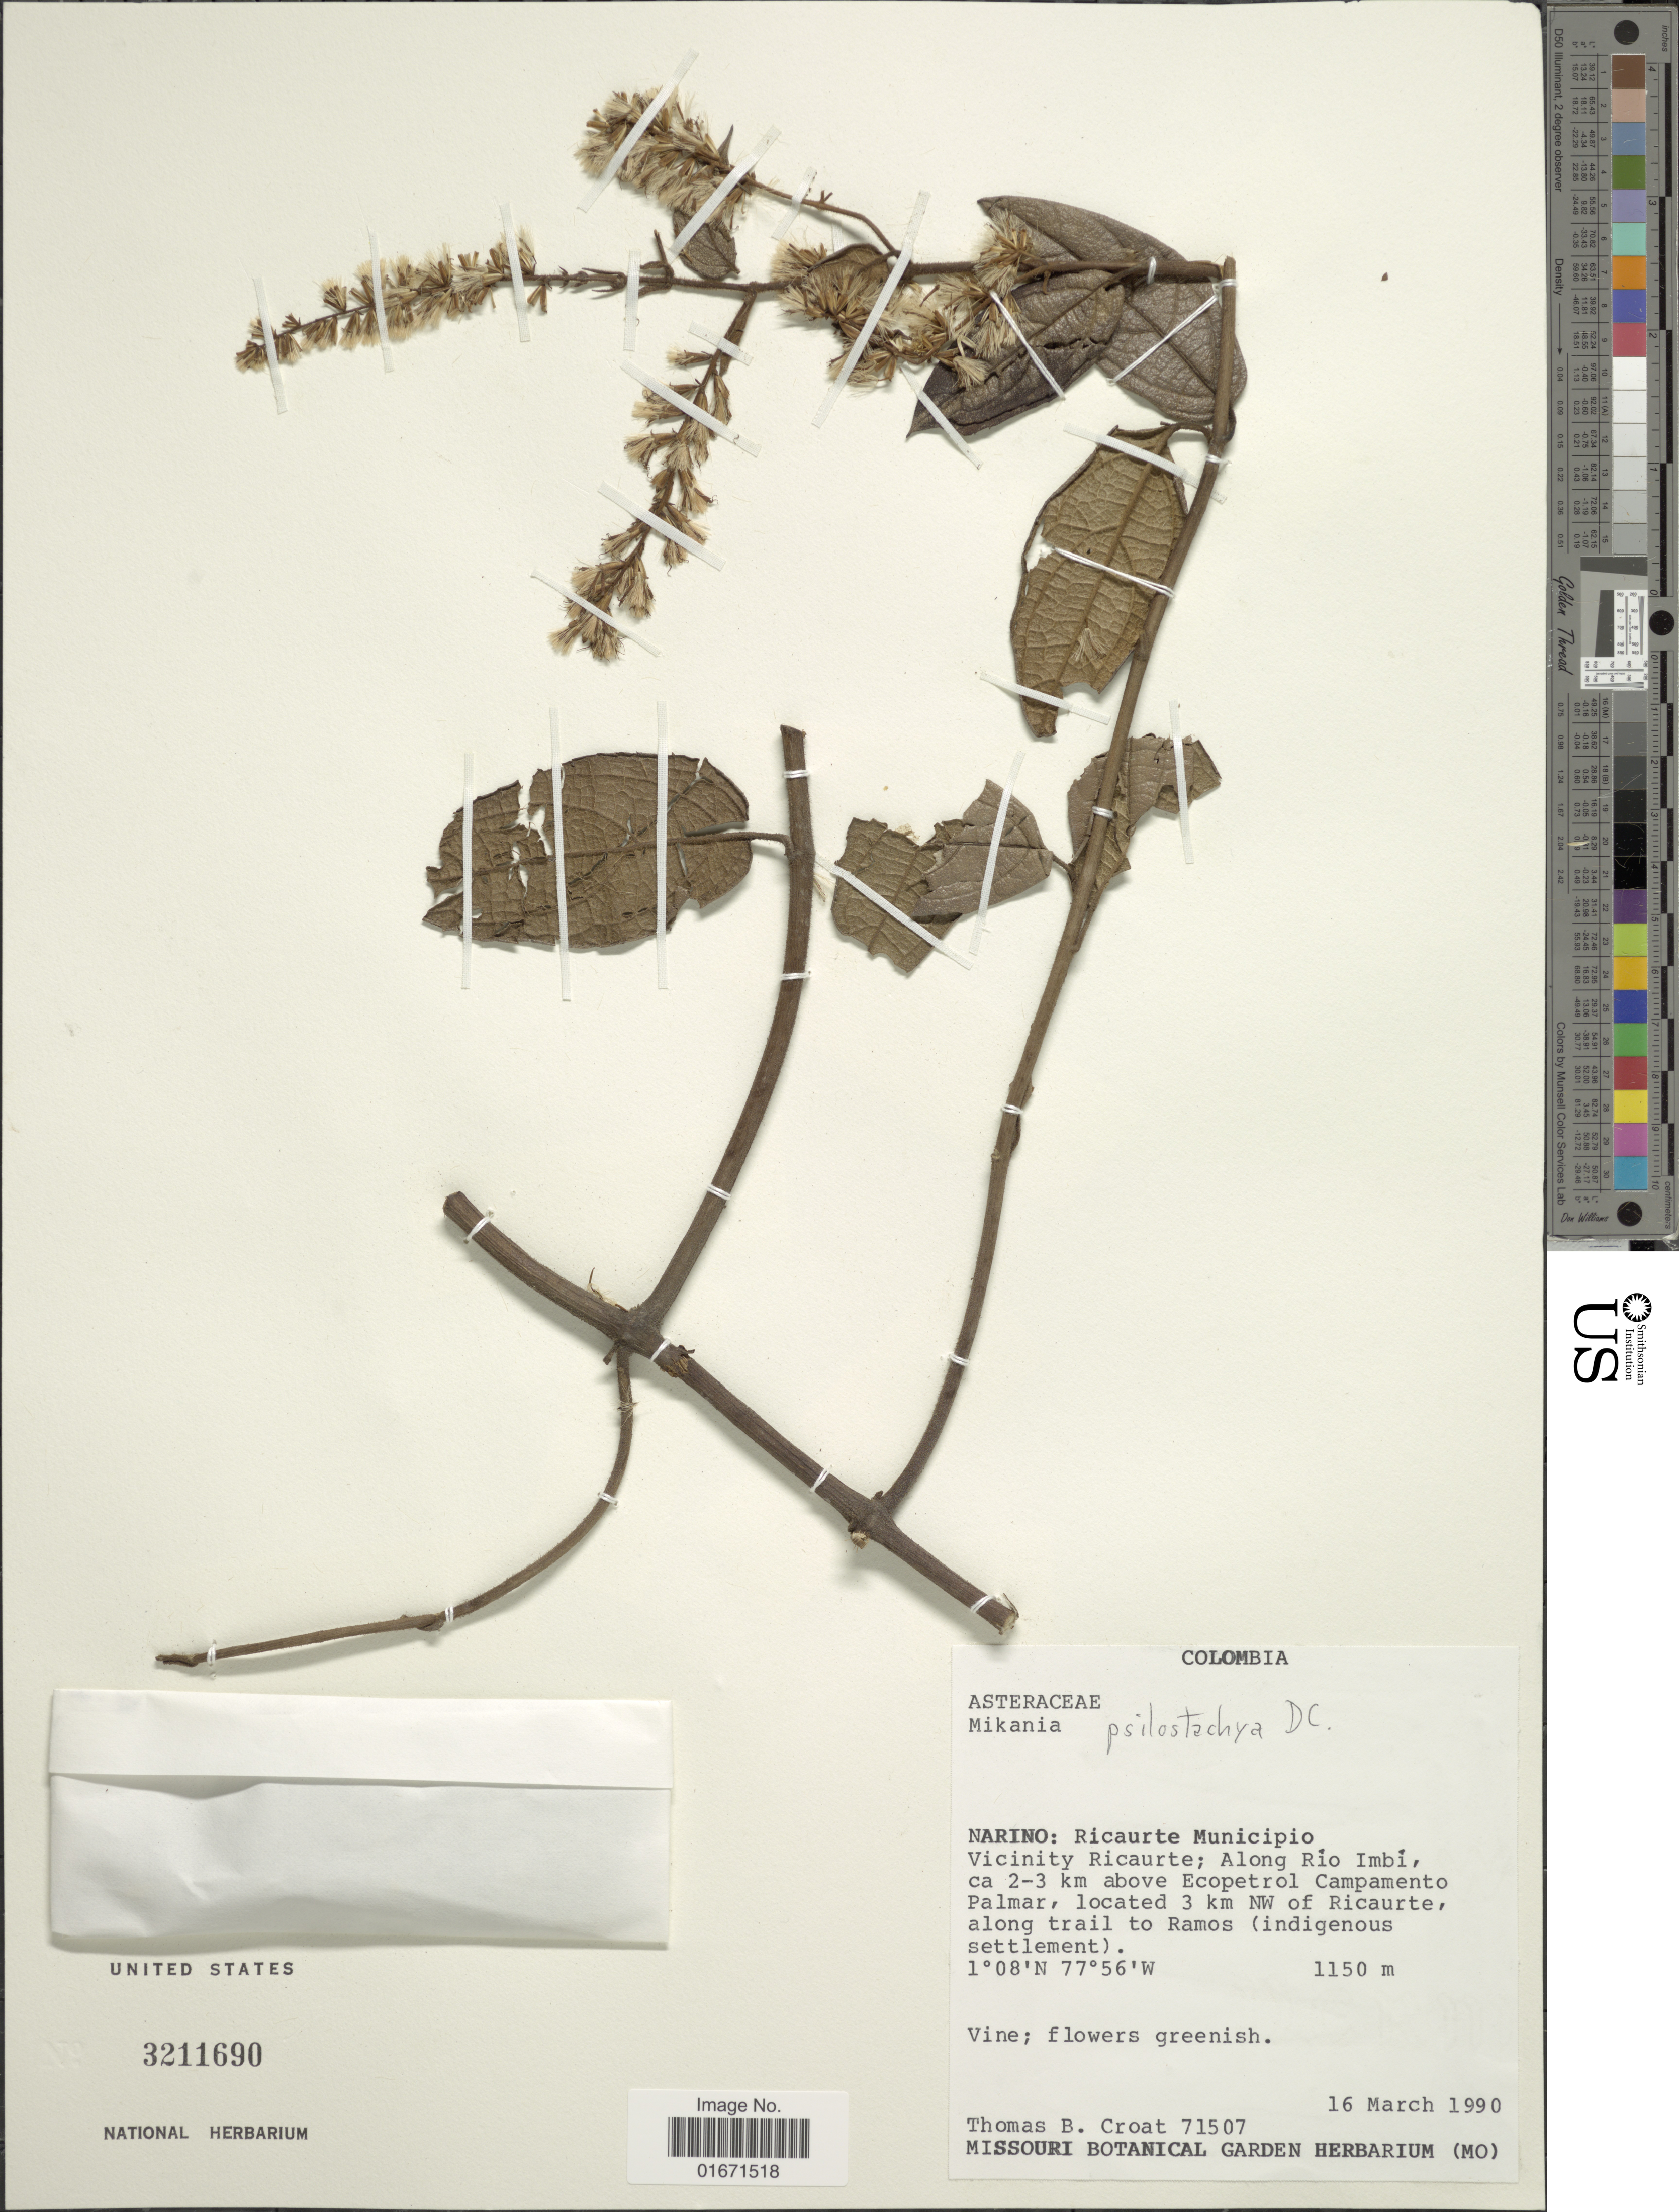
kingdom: Plantae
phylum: Tracheophyta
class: Magnoliopsida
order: Asterales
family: Asteraceae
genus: Mikania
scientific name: Mikania psilostachya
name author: DC.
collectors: T. B. Croat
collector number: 71507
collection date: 1990-03-16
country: Colombia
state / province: Nariño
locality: Narino: Ricaurte Municipio. Vicinity Ricaurte; Along Río Imbí, ca 2-3 km above Ecopetrol Campamento Palmar, located 3 km NW of Ricaurte, along trail to Ramos (indigenous settlement)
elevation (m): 1150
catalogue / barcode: US 3211690